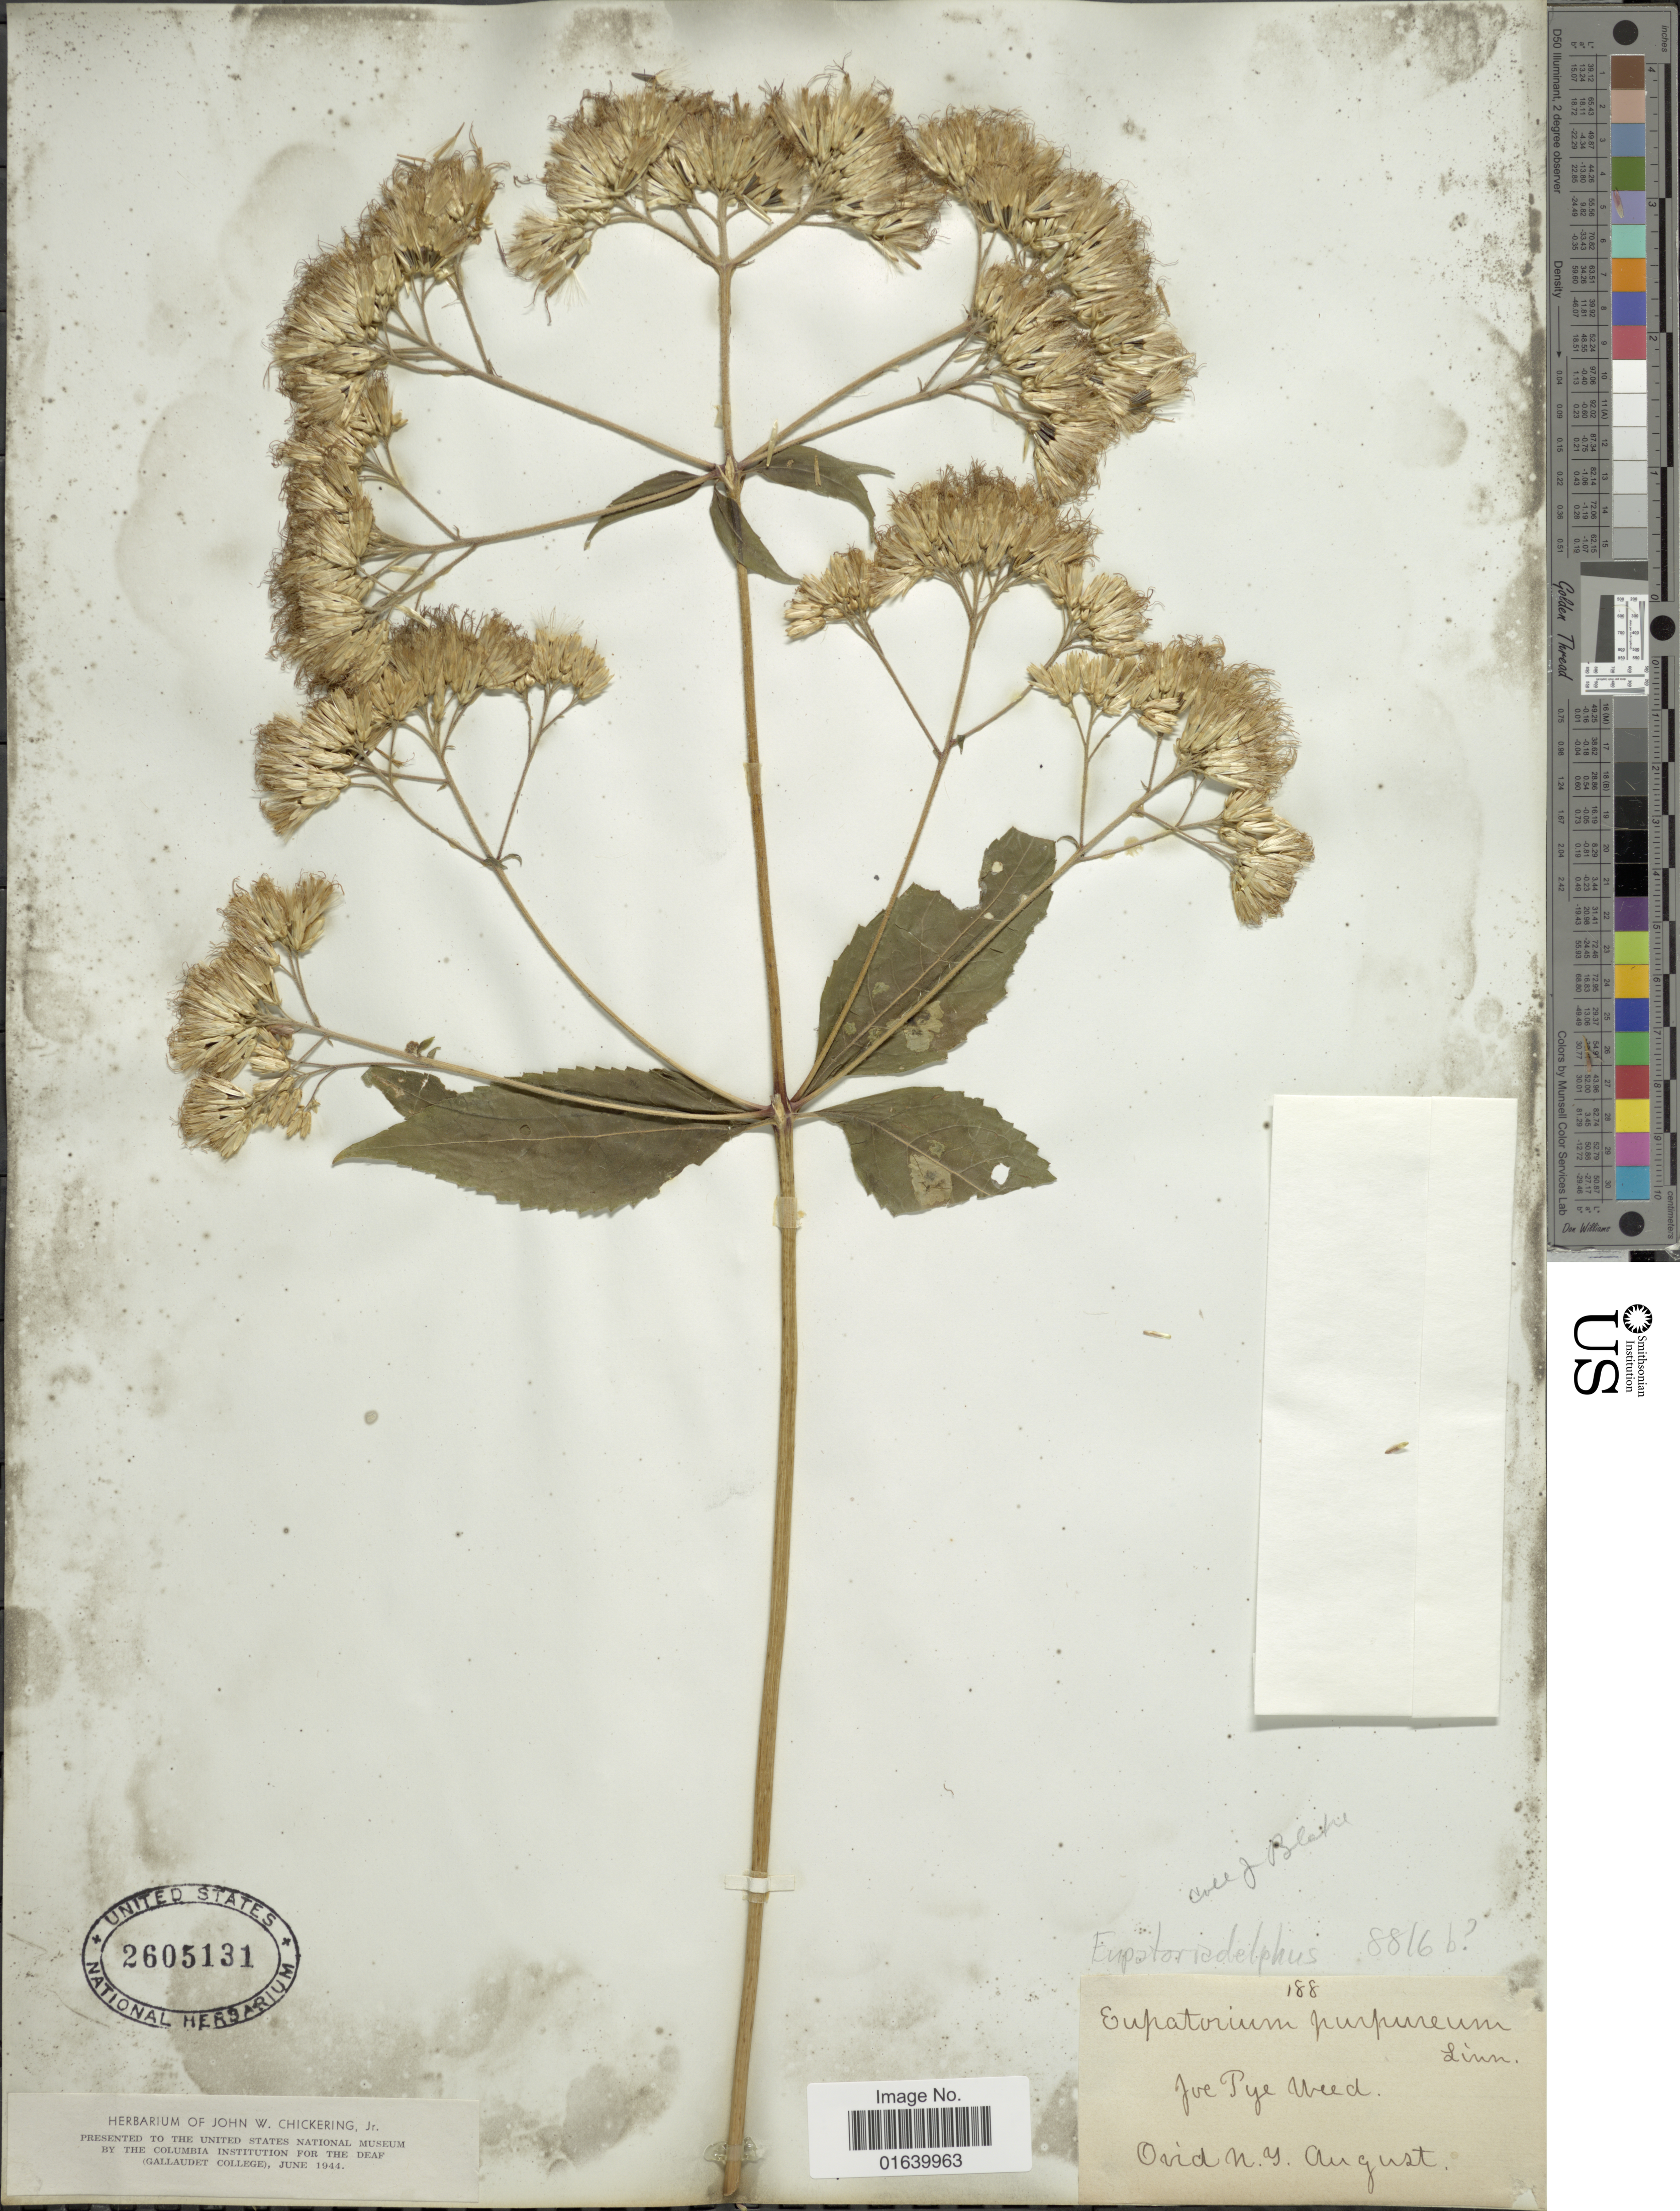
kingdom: Plantae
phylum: Tracheophyta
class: Magnoliopsida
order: Asterales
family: Asteraceae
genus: Eupatorium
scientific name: Eupatorium purpureum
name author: (L.) E.E. Lamont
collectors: J. Chickering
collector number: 188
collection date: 1944-06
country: United States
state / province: New York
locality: Ovid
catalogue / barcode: US 2605131